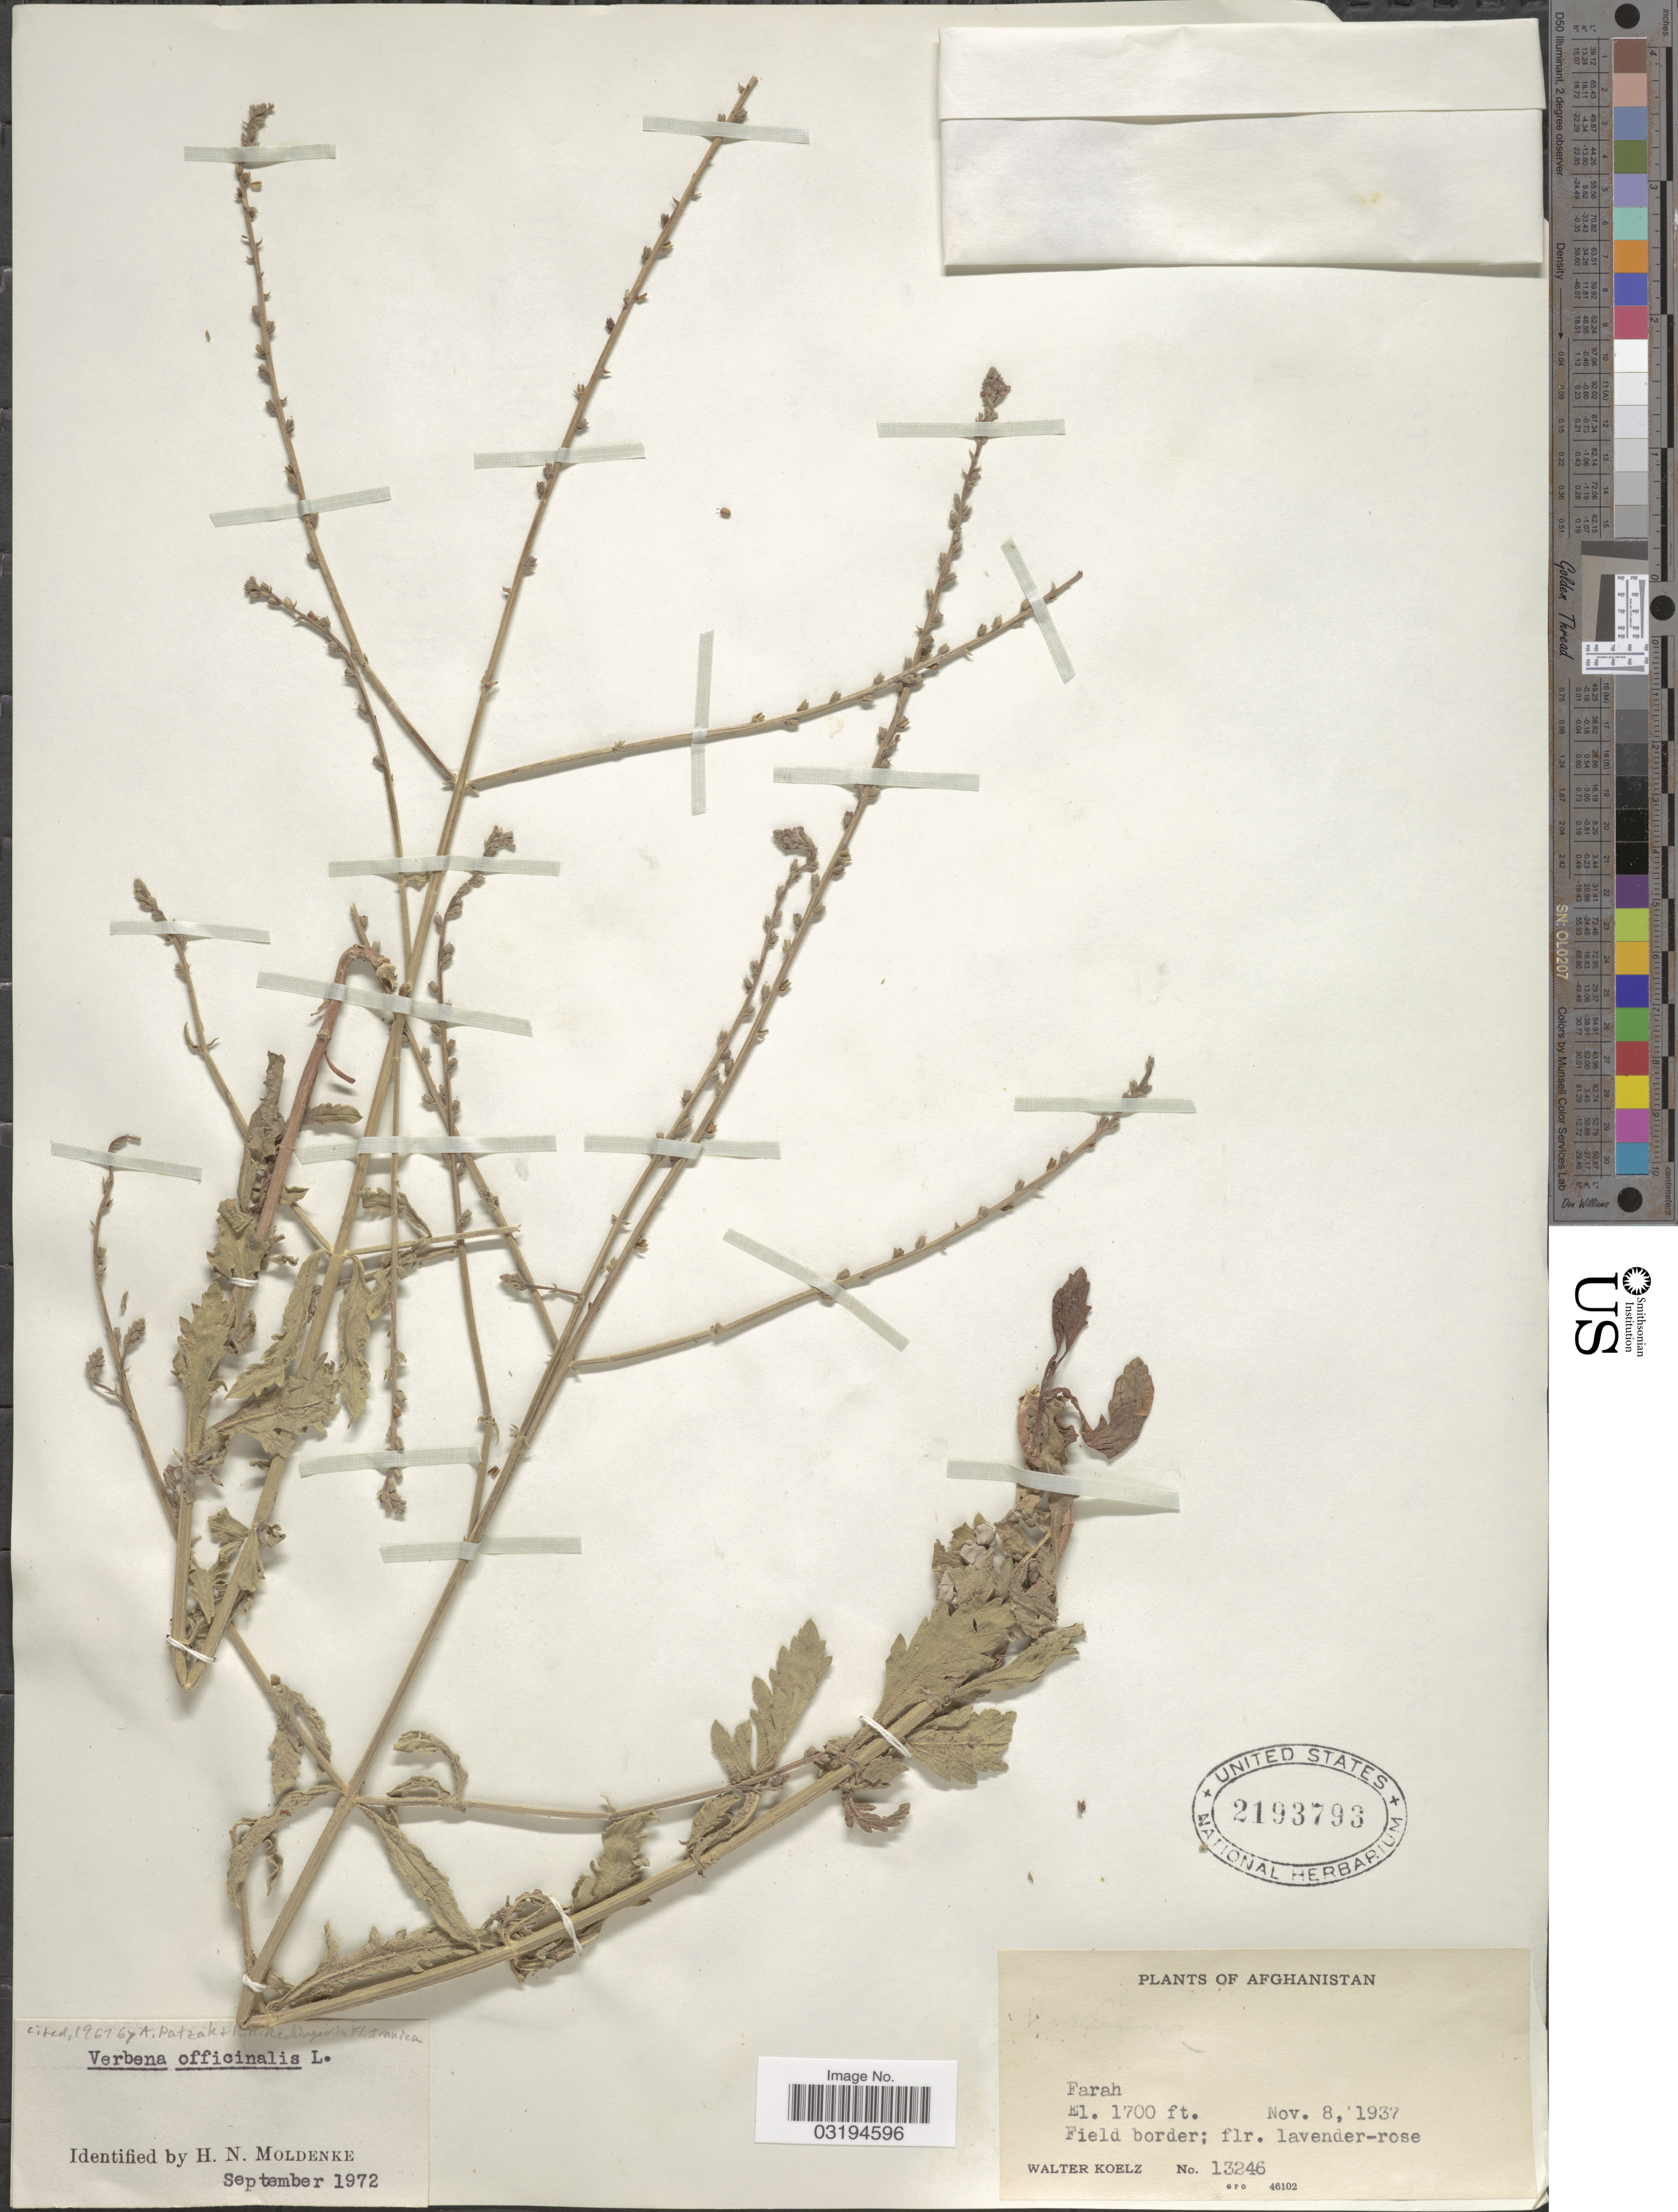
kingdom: Plantae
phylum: Tracheophyta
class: Magnoliopsida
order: Lamiales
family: Verbenaceae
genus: Verbena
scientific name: Verbena officinalis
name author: L.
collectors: W. N. Koelz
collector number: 13246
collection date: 1937-11-08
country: Afghanistan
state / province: Farah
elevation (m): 518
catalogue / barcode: US 2193793